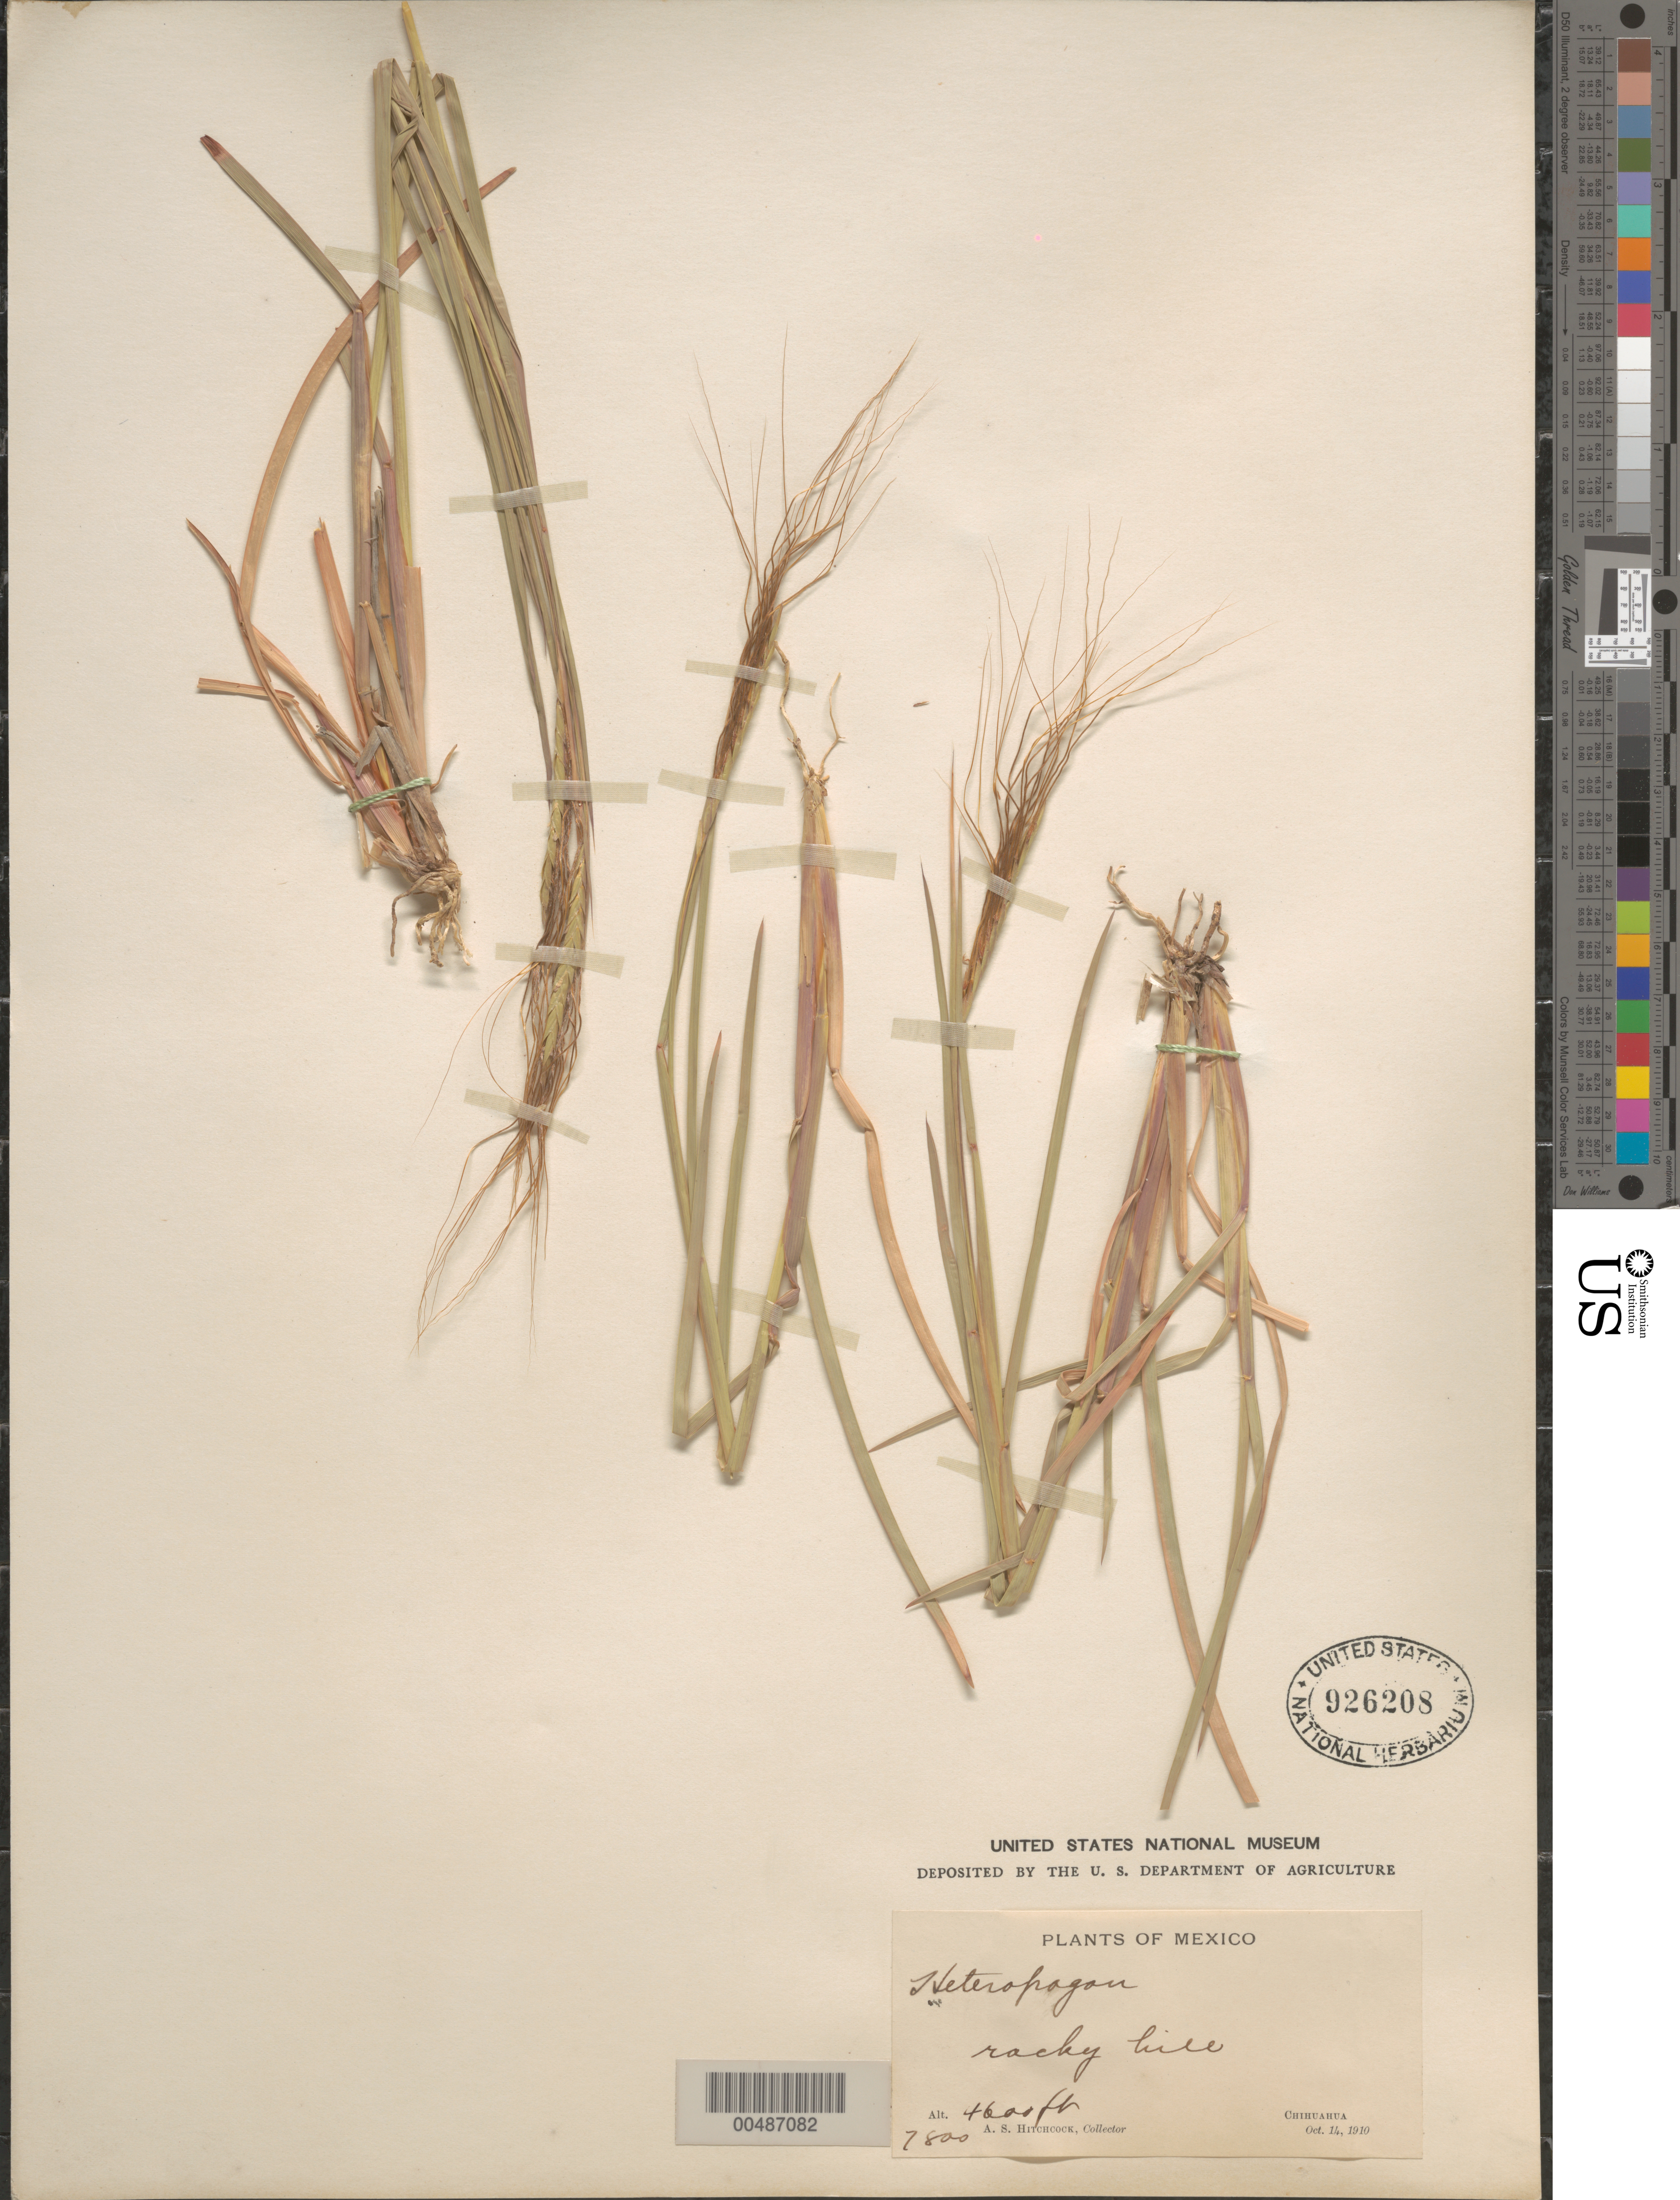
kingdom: Plantae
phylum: Tracheophyta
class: Liliopsida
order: Poales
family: Poaceae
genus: Heteropogon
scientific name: Heteropogon contortus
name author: (L.) P. Beauv. ex Roem. & Schult.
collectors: A. S. Hitchcock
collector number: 7800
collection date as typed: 14 Oct 1910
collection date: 1910-10-14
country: Mexico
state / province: Chihuahua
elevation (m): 1402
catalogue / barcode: US 926208